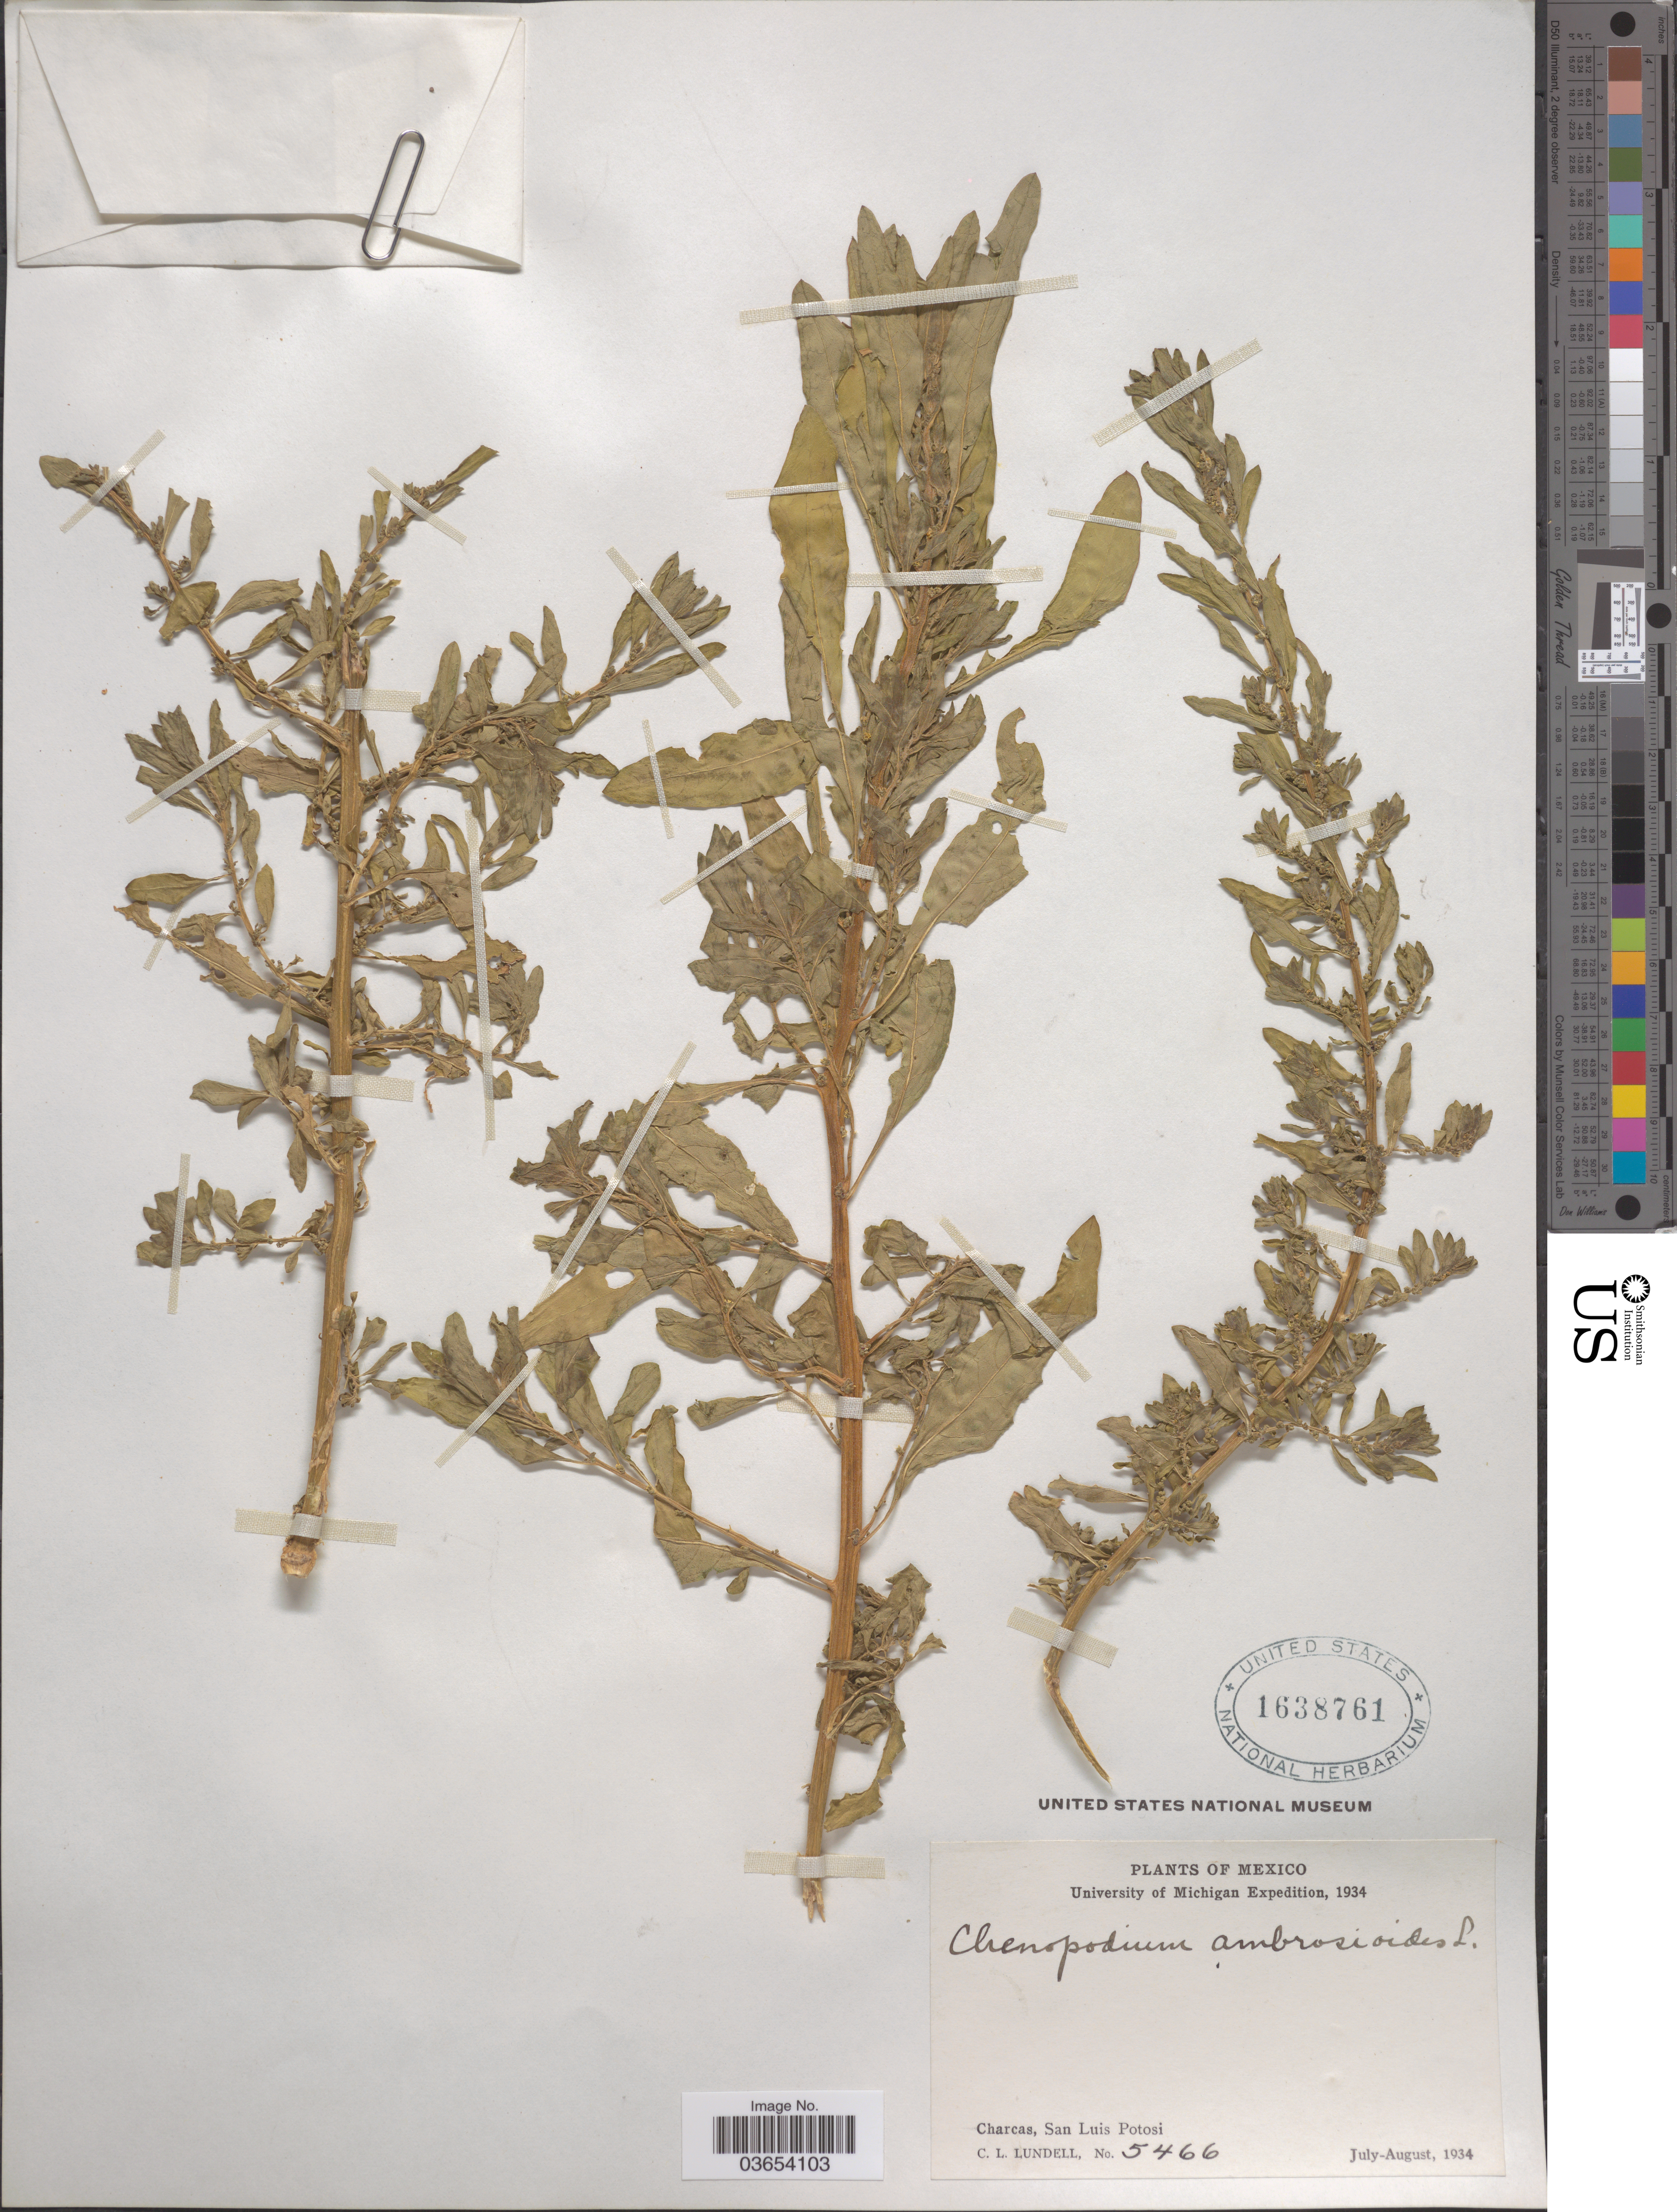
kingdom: Plantae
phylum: Tracheophyta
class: Magnoliopsida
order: Caryophyllales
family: Amaranthaceae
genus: Chenopodium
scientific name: Chenopodium ambrosioides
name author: L.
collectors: C. L. Lundell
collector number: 5466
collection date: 1934-07/1934-08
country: Mexico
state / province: San Luis Potosí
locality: Charcas.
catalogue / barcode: US 1638761